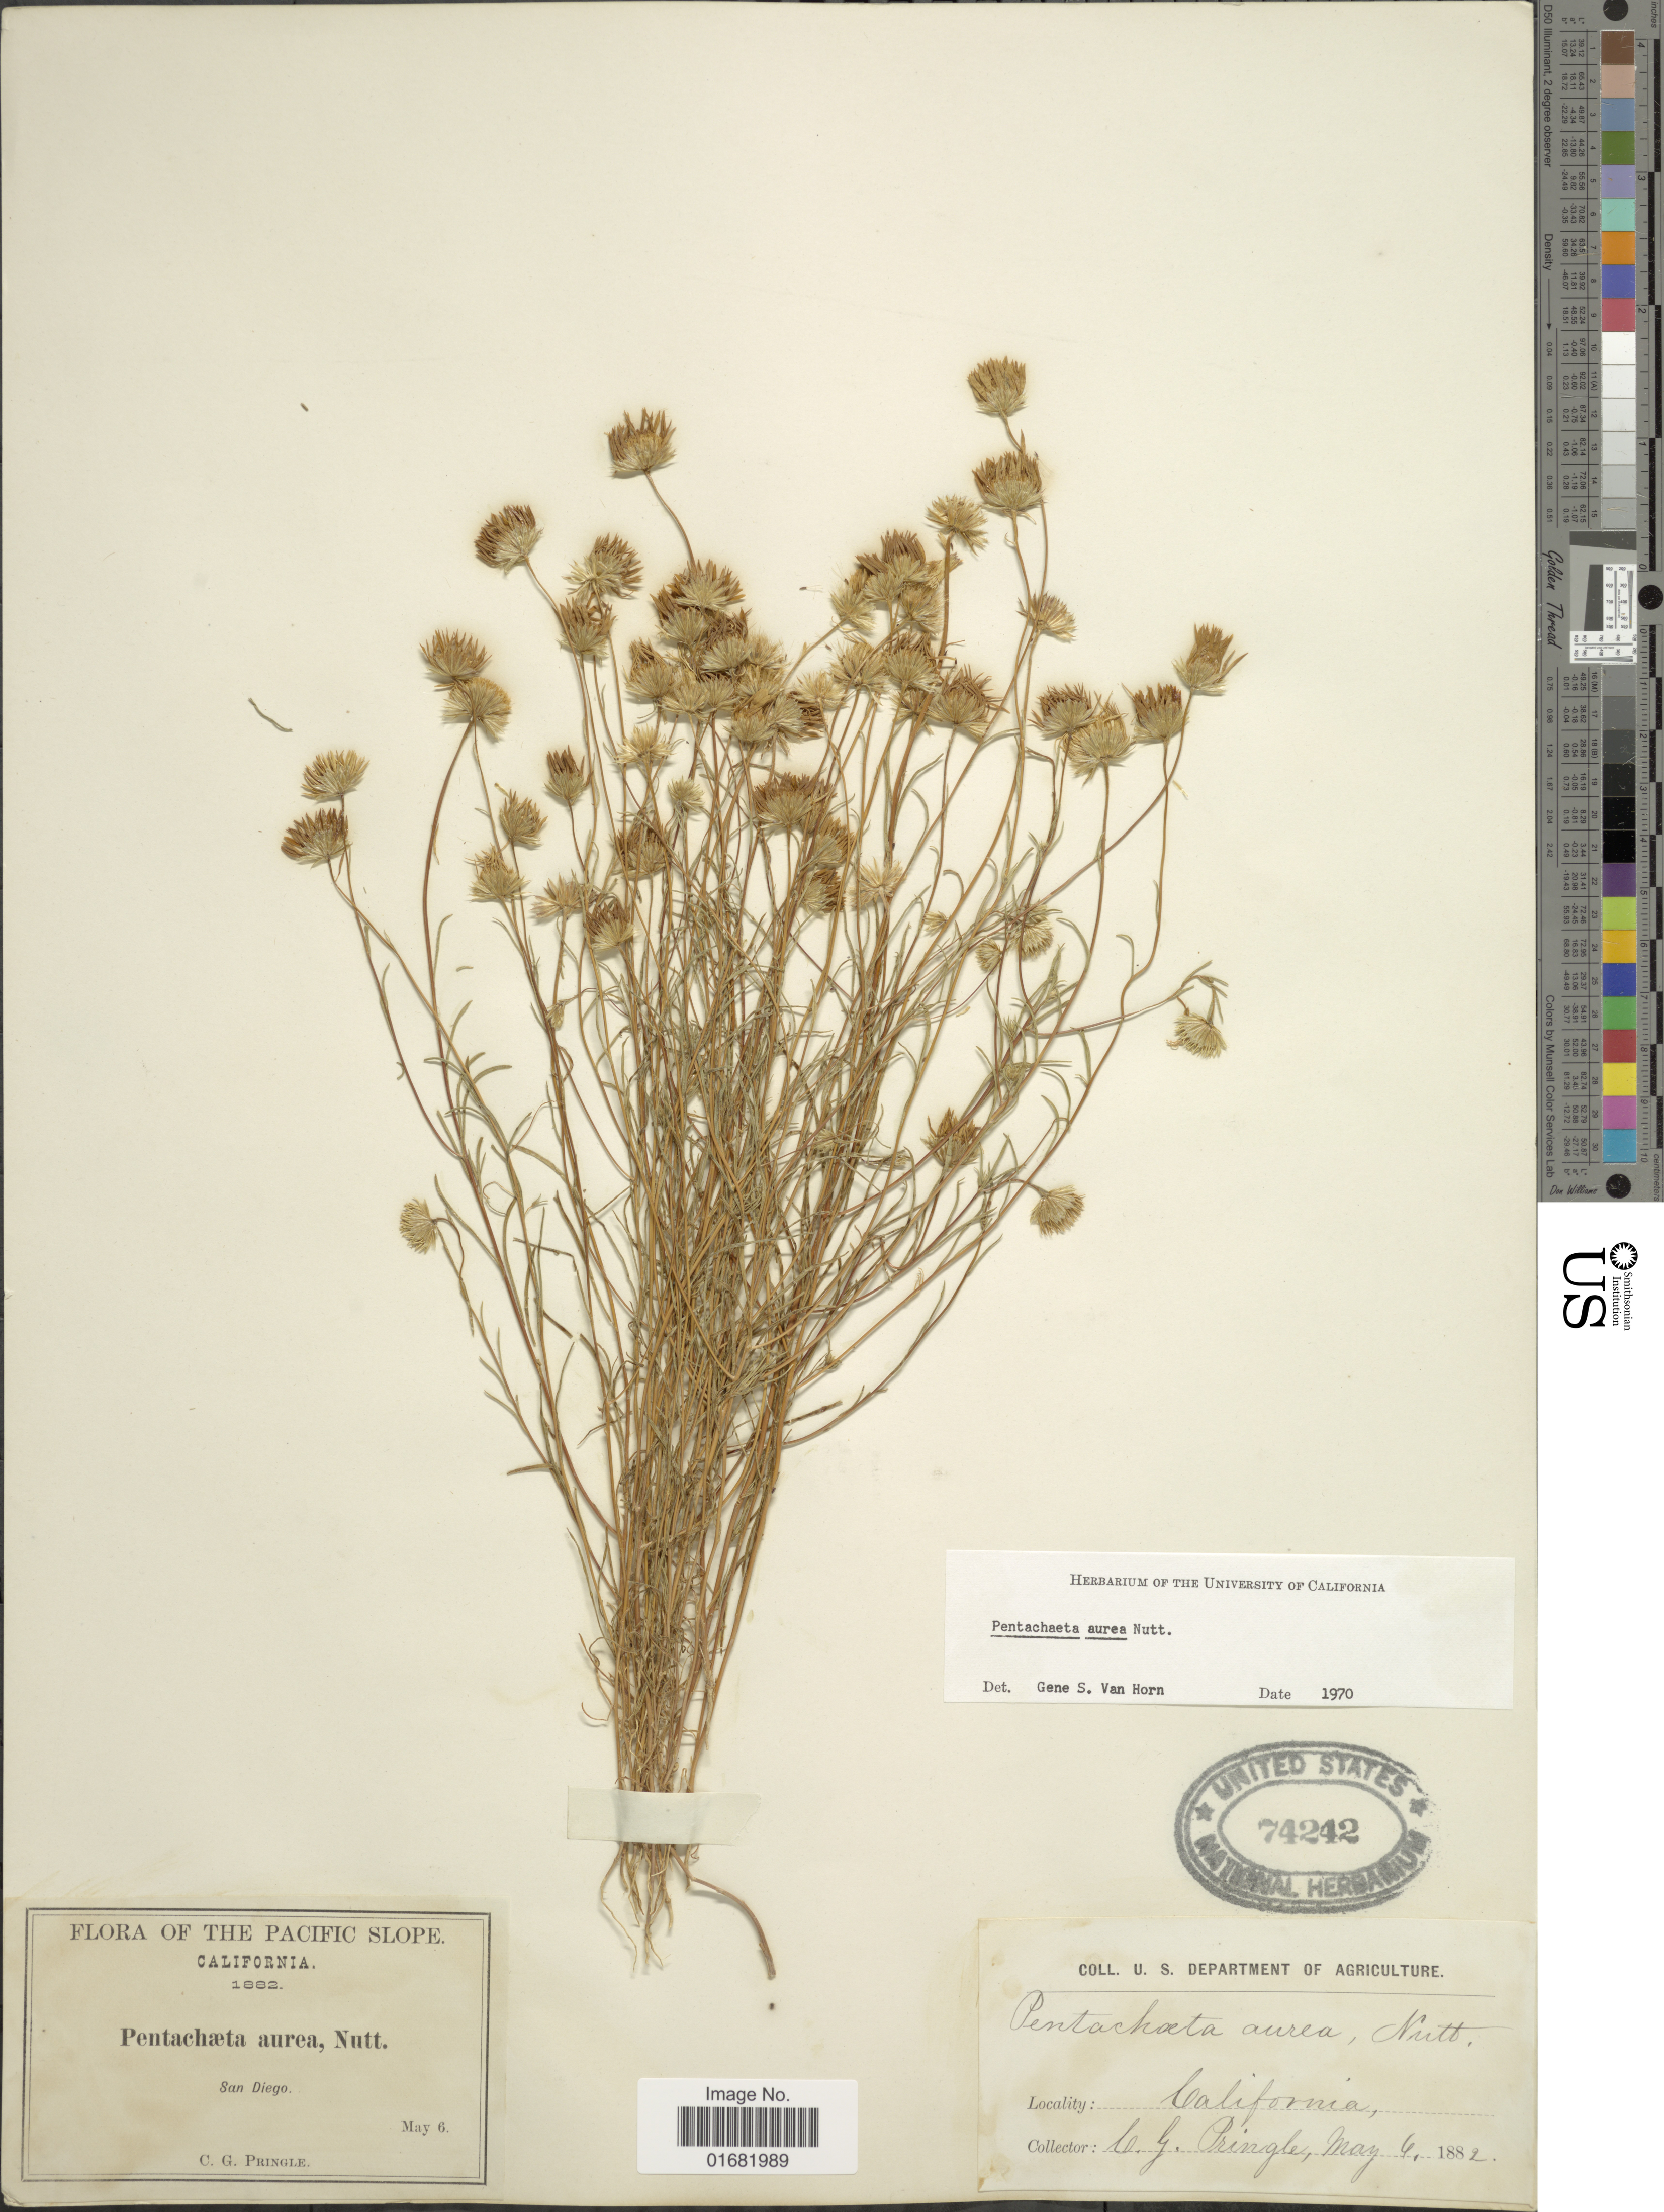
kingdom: Plantae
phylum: Tracheophyta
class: Magnoliopsida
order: Asterales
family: Asteraceae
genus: Pentachaeta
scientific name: Pentachaeta aurea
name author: Nutt.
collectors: C. G. Pringle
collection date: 1882-05-06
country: United States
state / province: California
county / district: San Diego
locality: Pacific Slope. San Diego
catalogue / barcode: US 74242